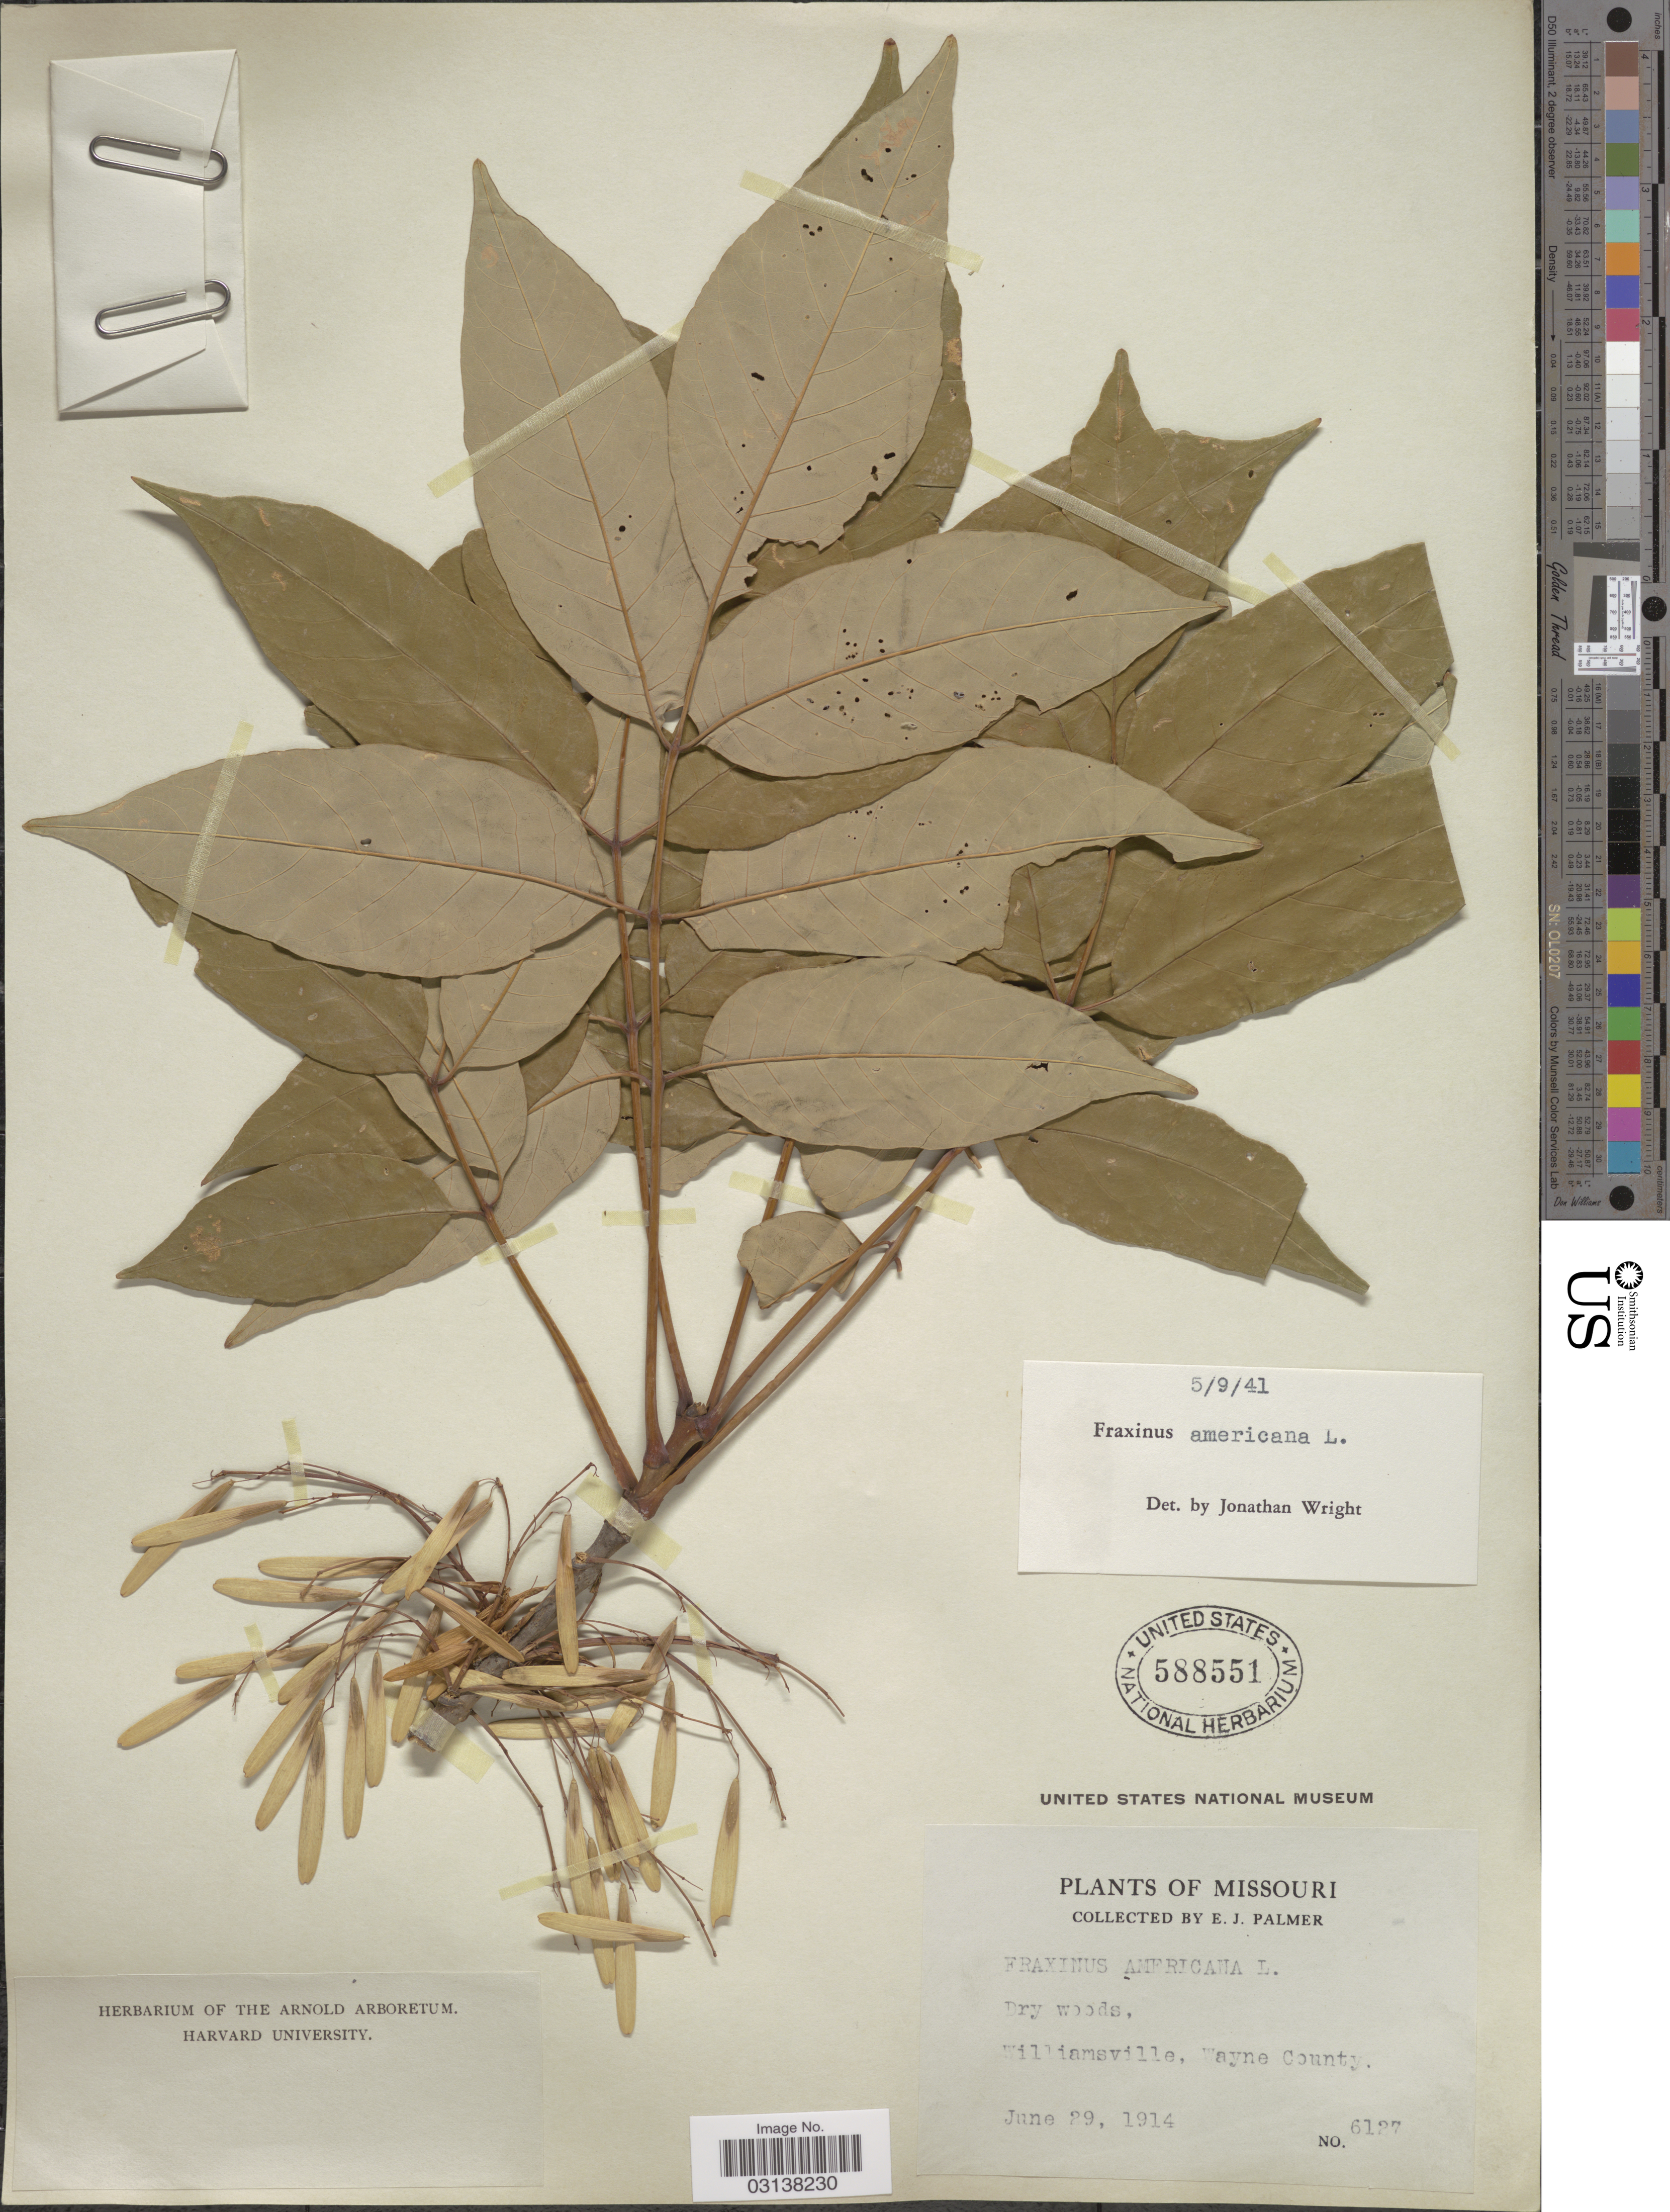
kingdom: Plantae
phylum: Tracheophyta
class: Magnoliopsida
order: Lamiales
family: Oleaceae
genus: Fraxinus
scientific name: Fraxinus americana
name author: L.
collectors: E. J. Palmer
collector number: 6127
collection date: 1914-06-29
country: United States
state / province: Missouri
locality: Williamsville, Wayne County.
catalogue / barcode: US 588551